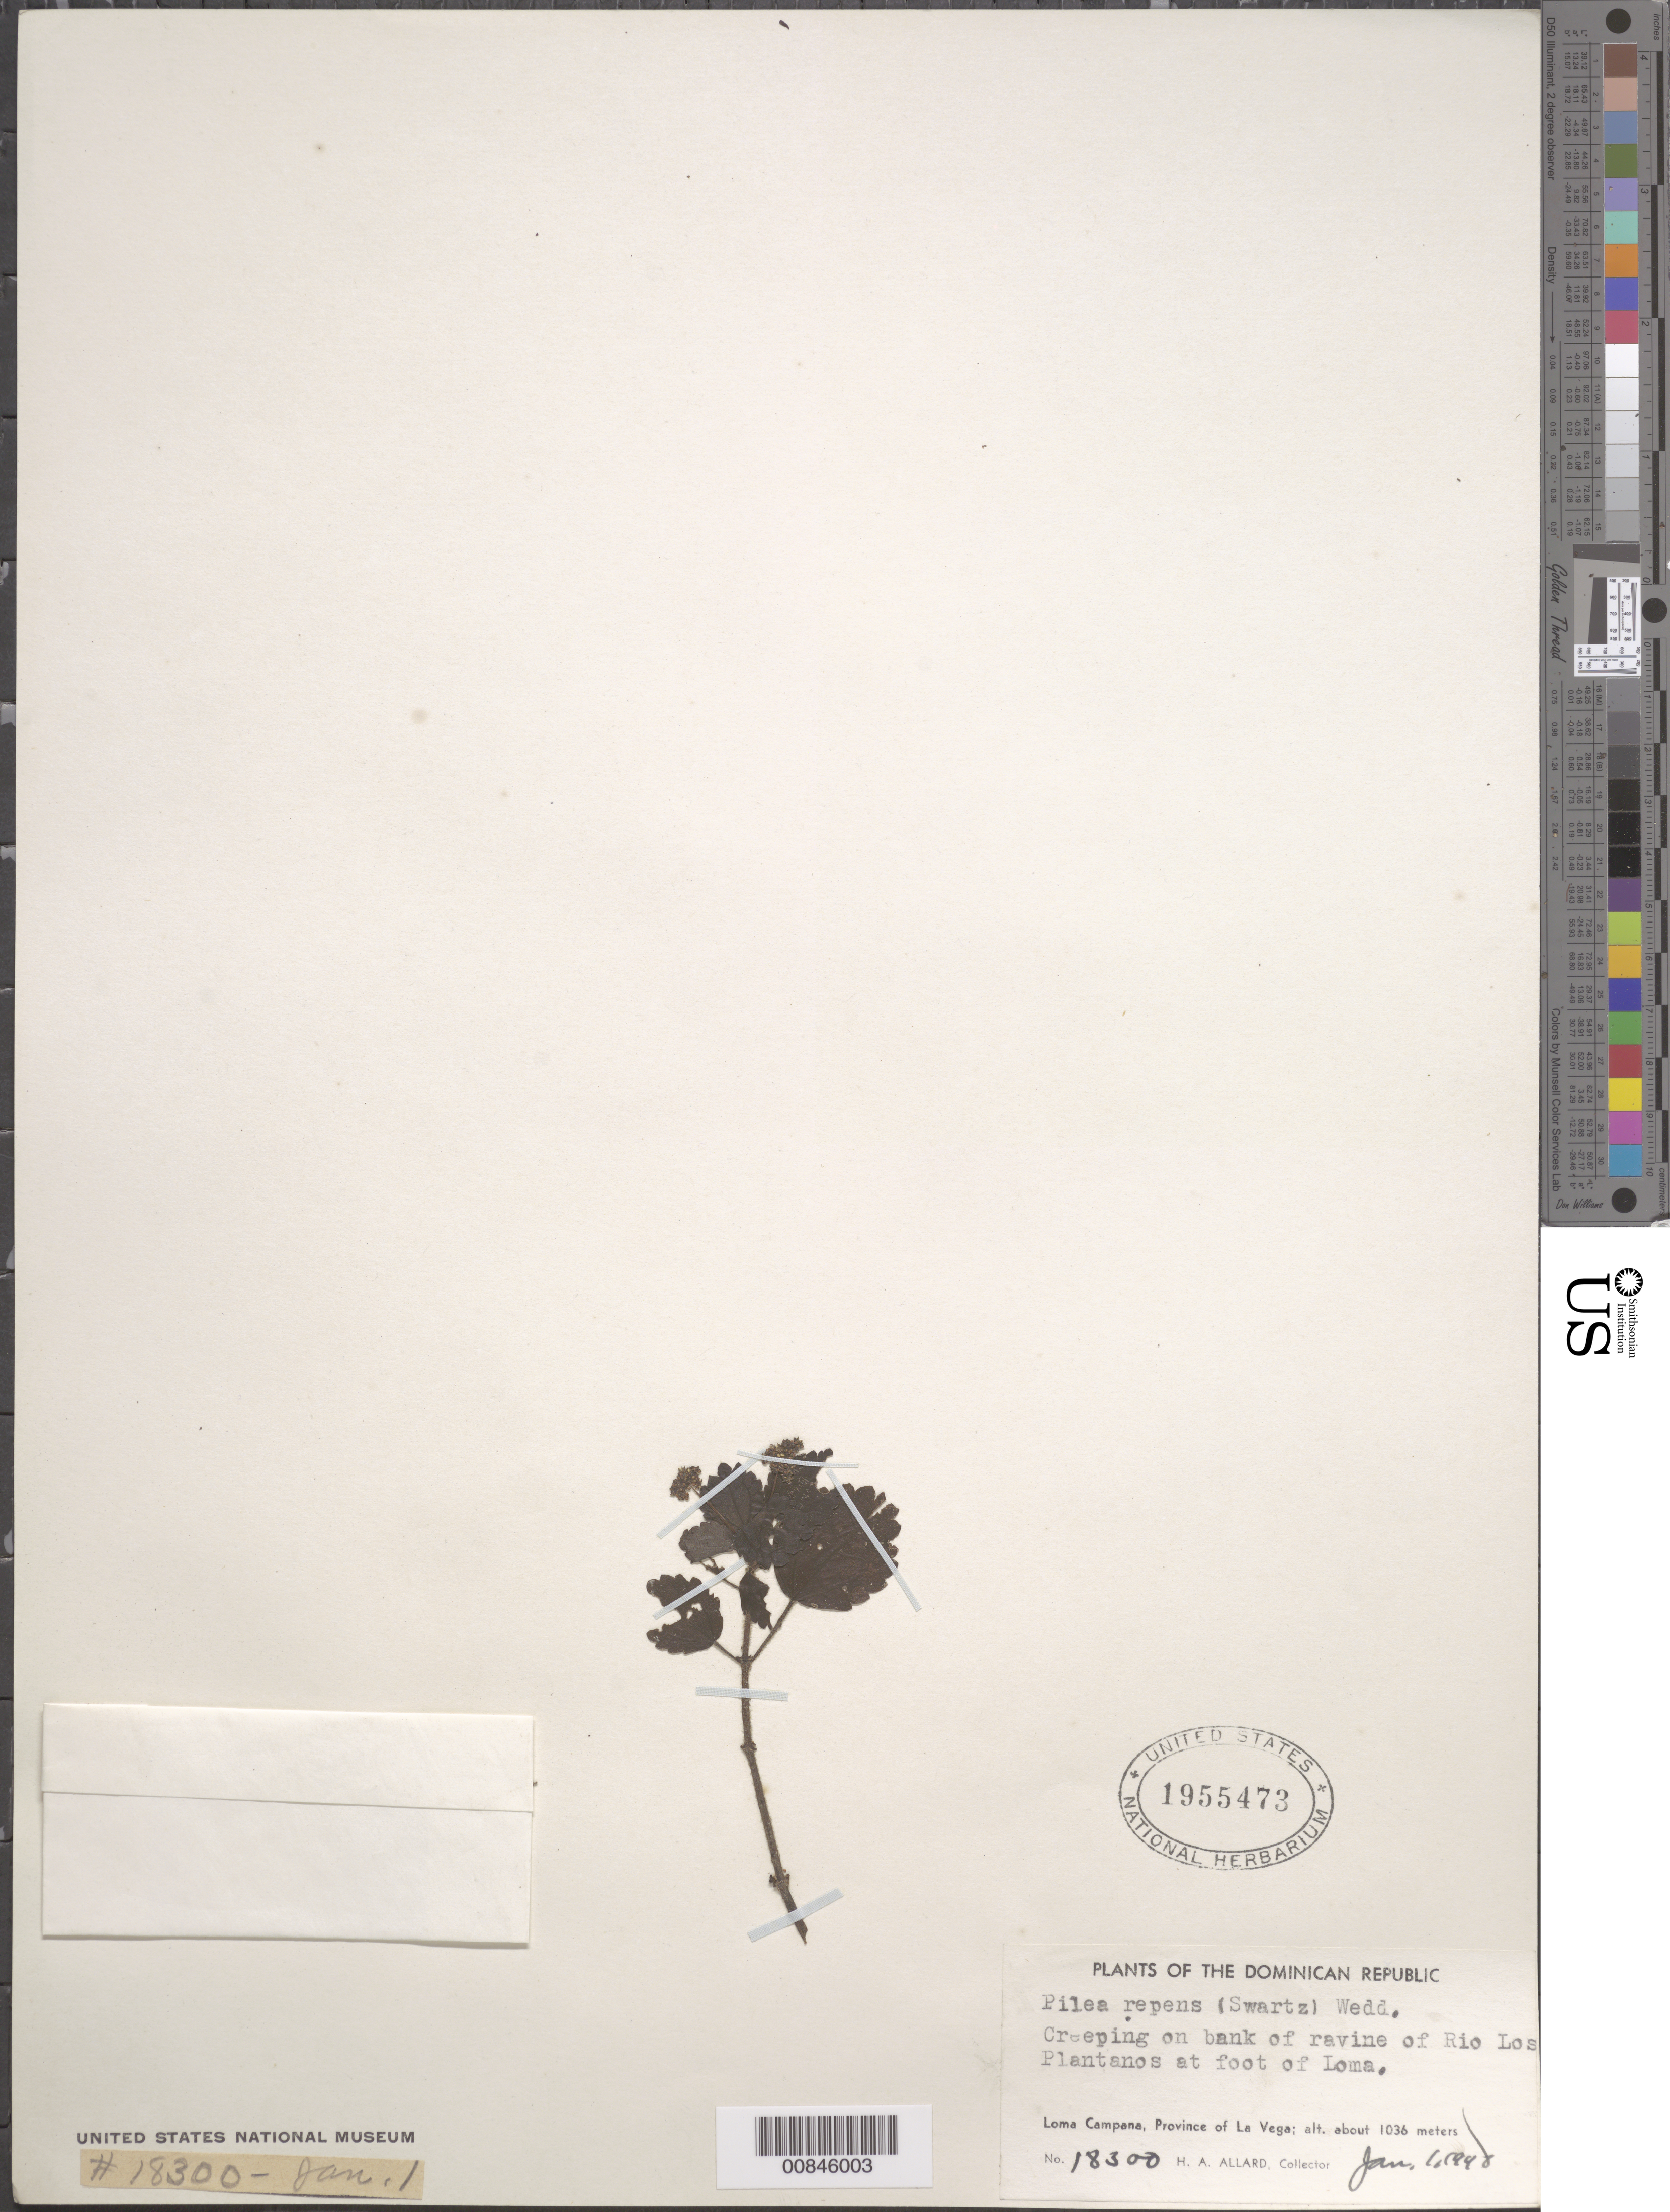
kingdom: Plantae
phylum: Tracheophyta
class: Magnoliopsida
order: Rosales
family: Urticaceae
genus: Pilea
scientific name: Pilea repens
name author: (Sw.) Wedd.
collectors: H. A. Allard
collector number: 18300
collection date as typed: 01 Jan 1948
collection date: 1948-01-01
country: Dominican Republic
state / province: La Vega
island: Hispaniola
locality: Ravine of Río Los Plantanos at foot of Loma Campana.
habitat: On bank of ravine.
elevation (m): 1036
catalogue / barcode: US 1955473